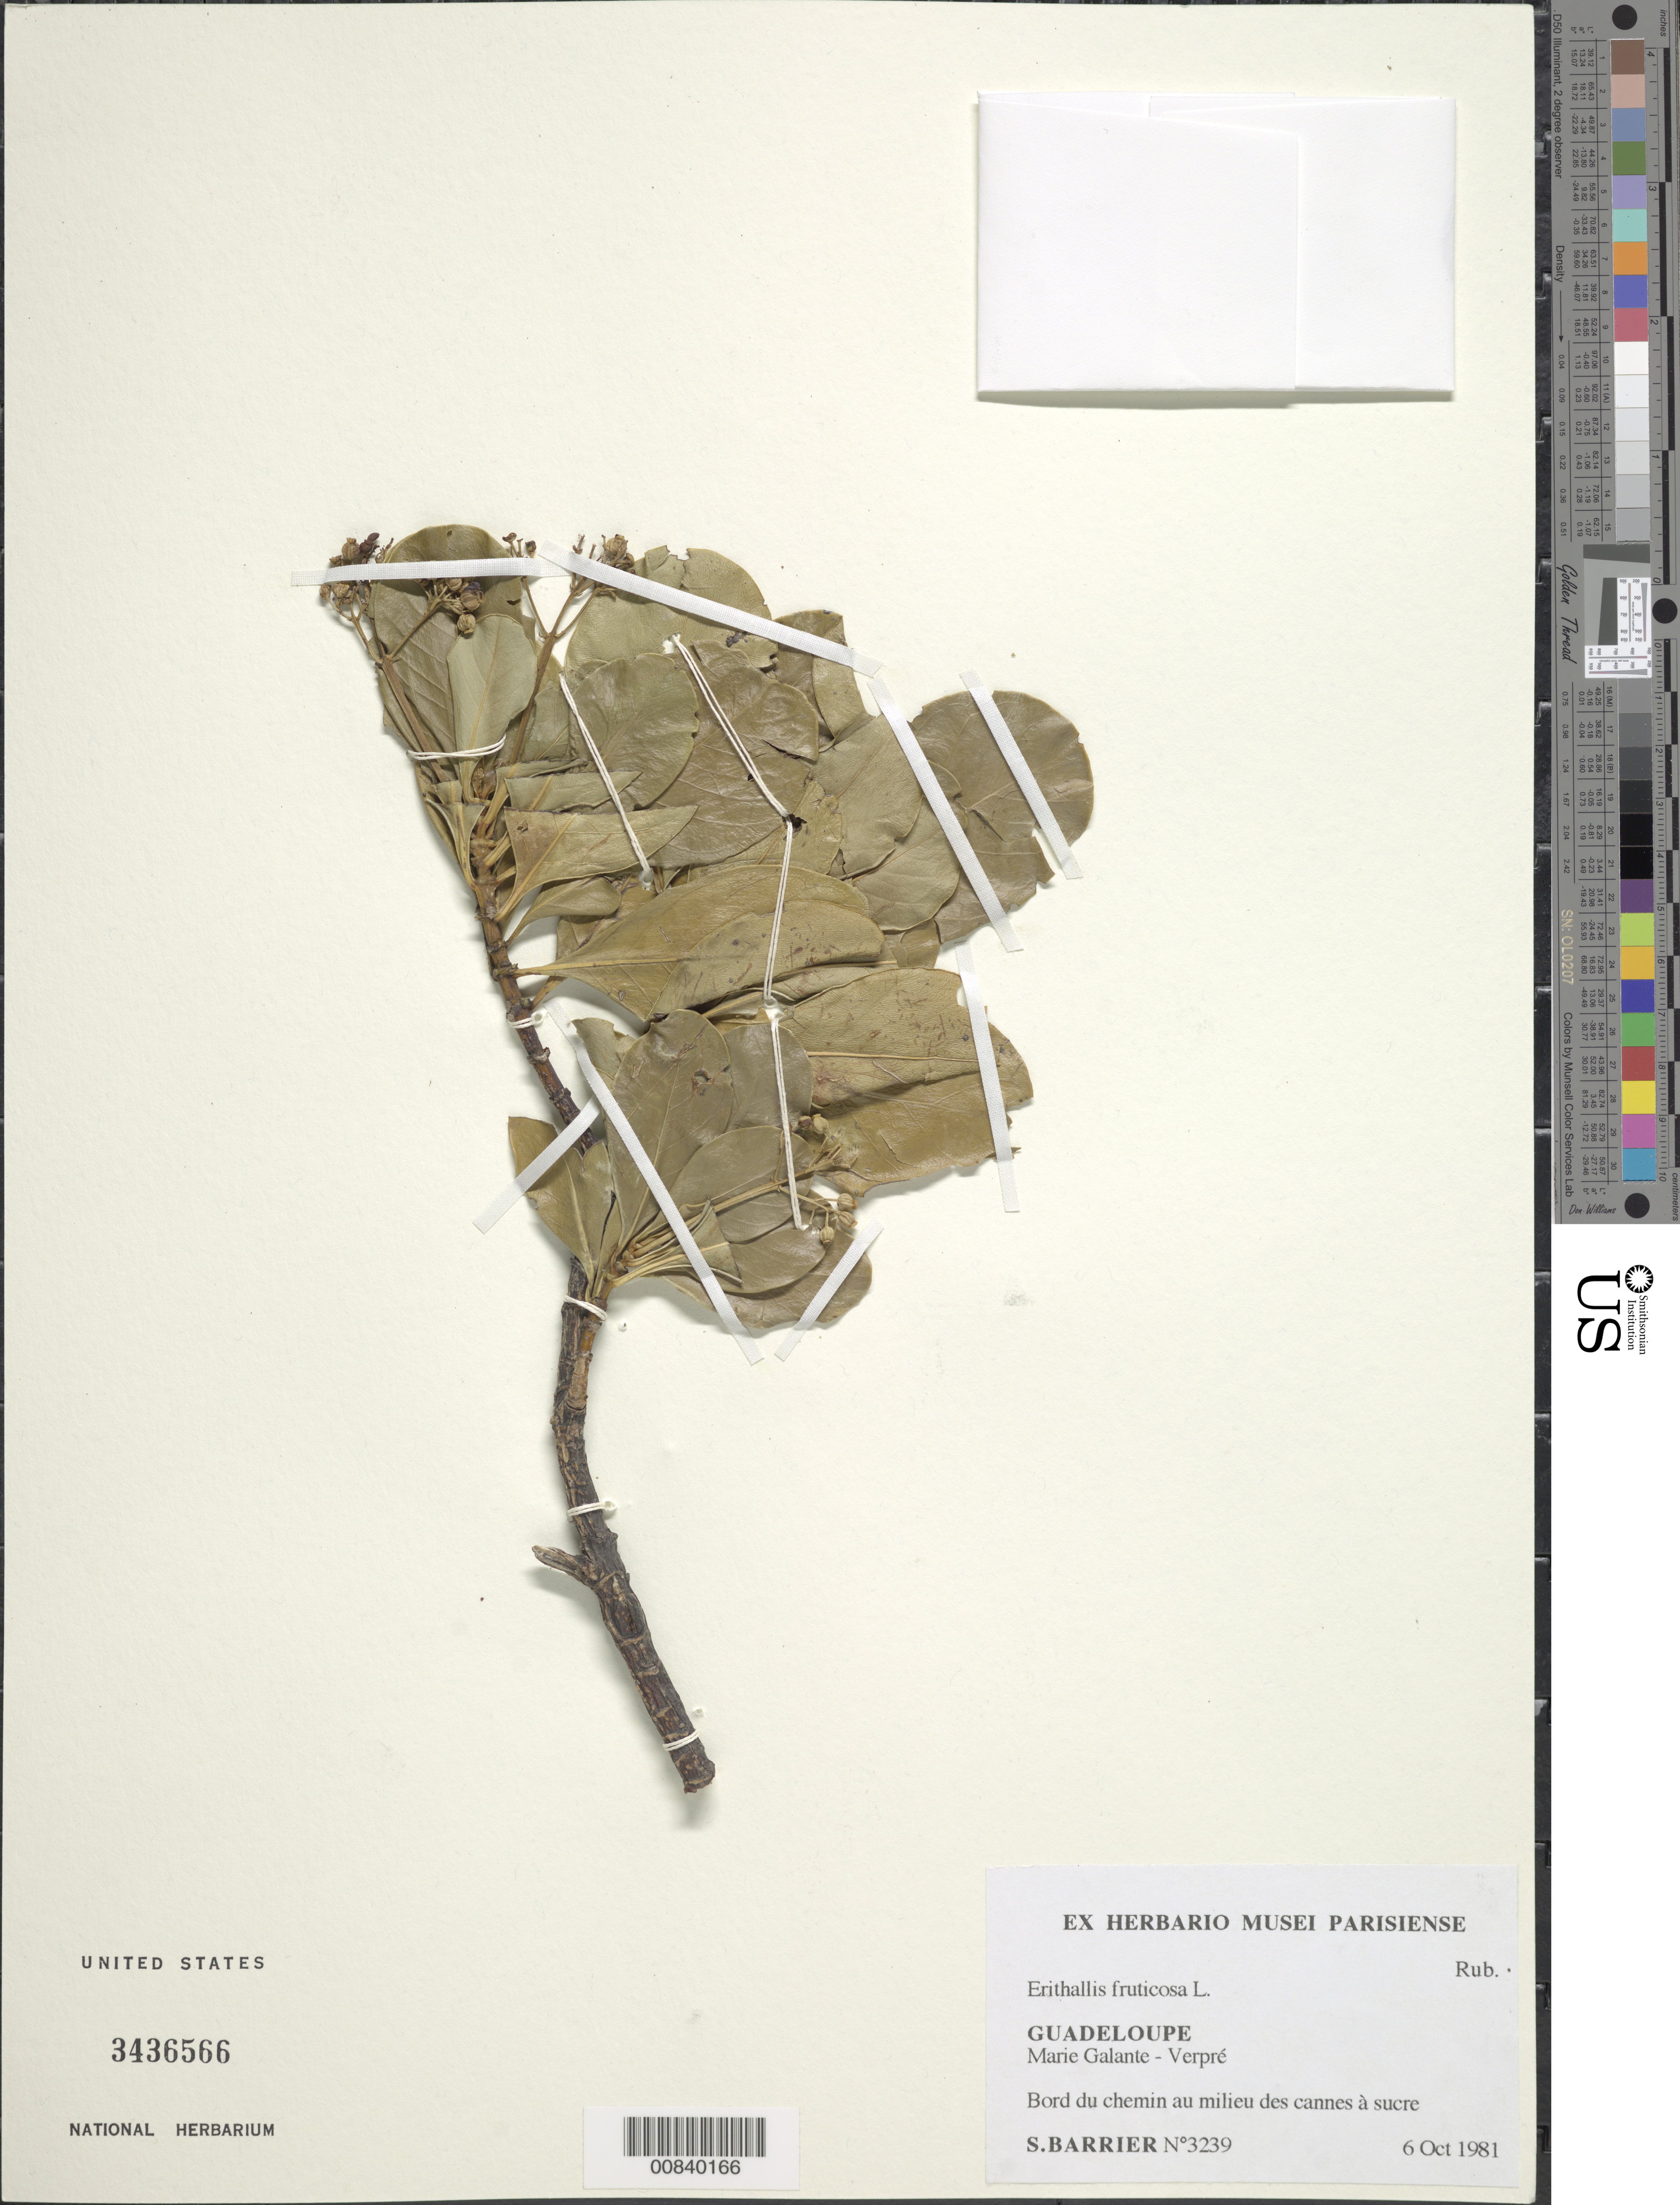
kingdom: Plantae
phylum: Tracheophyta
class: Magnoliopsida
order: Gentianales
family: Rubiaceae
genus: Erithalis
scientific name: Erithalis fruticosa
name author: L.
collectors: S. Barrier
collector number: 3239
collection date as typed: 06 Oct 1981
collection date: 1981-10-06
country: Guadeloupe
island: Marie Galante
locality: Marie Galante - Verpré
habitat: Bord du chemin au milieu des cannes à sucre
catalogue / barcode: US 3436566